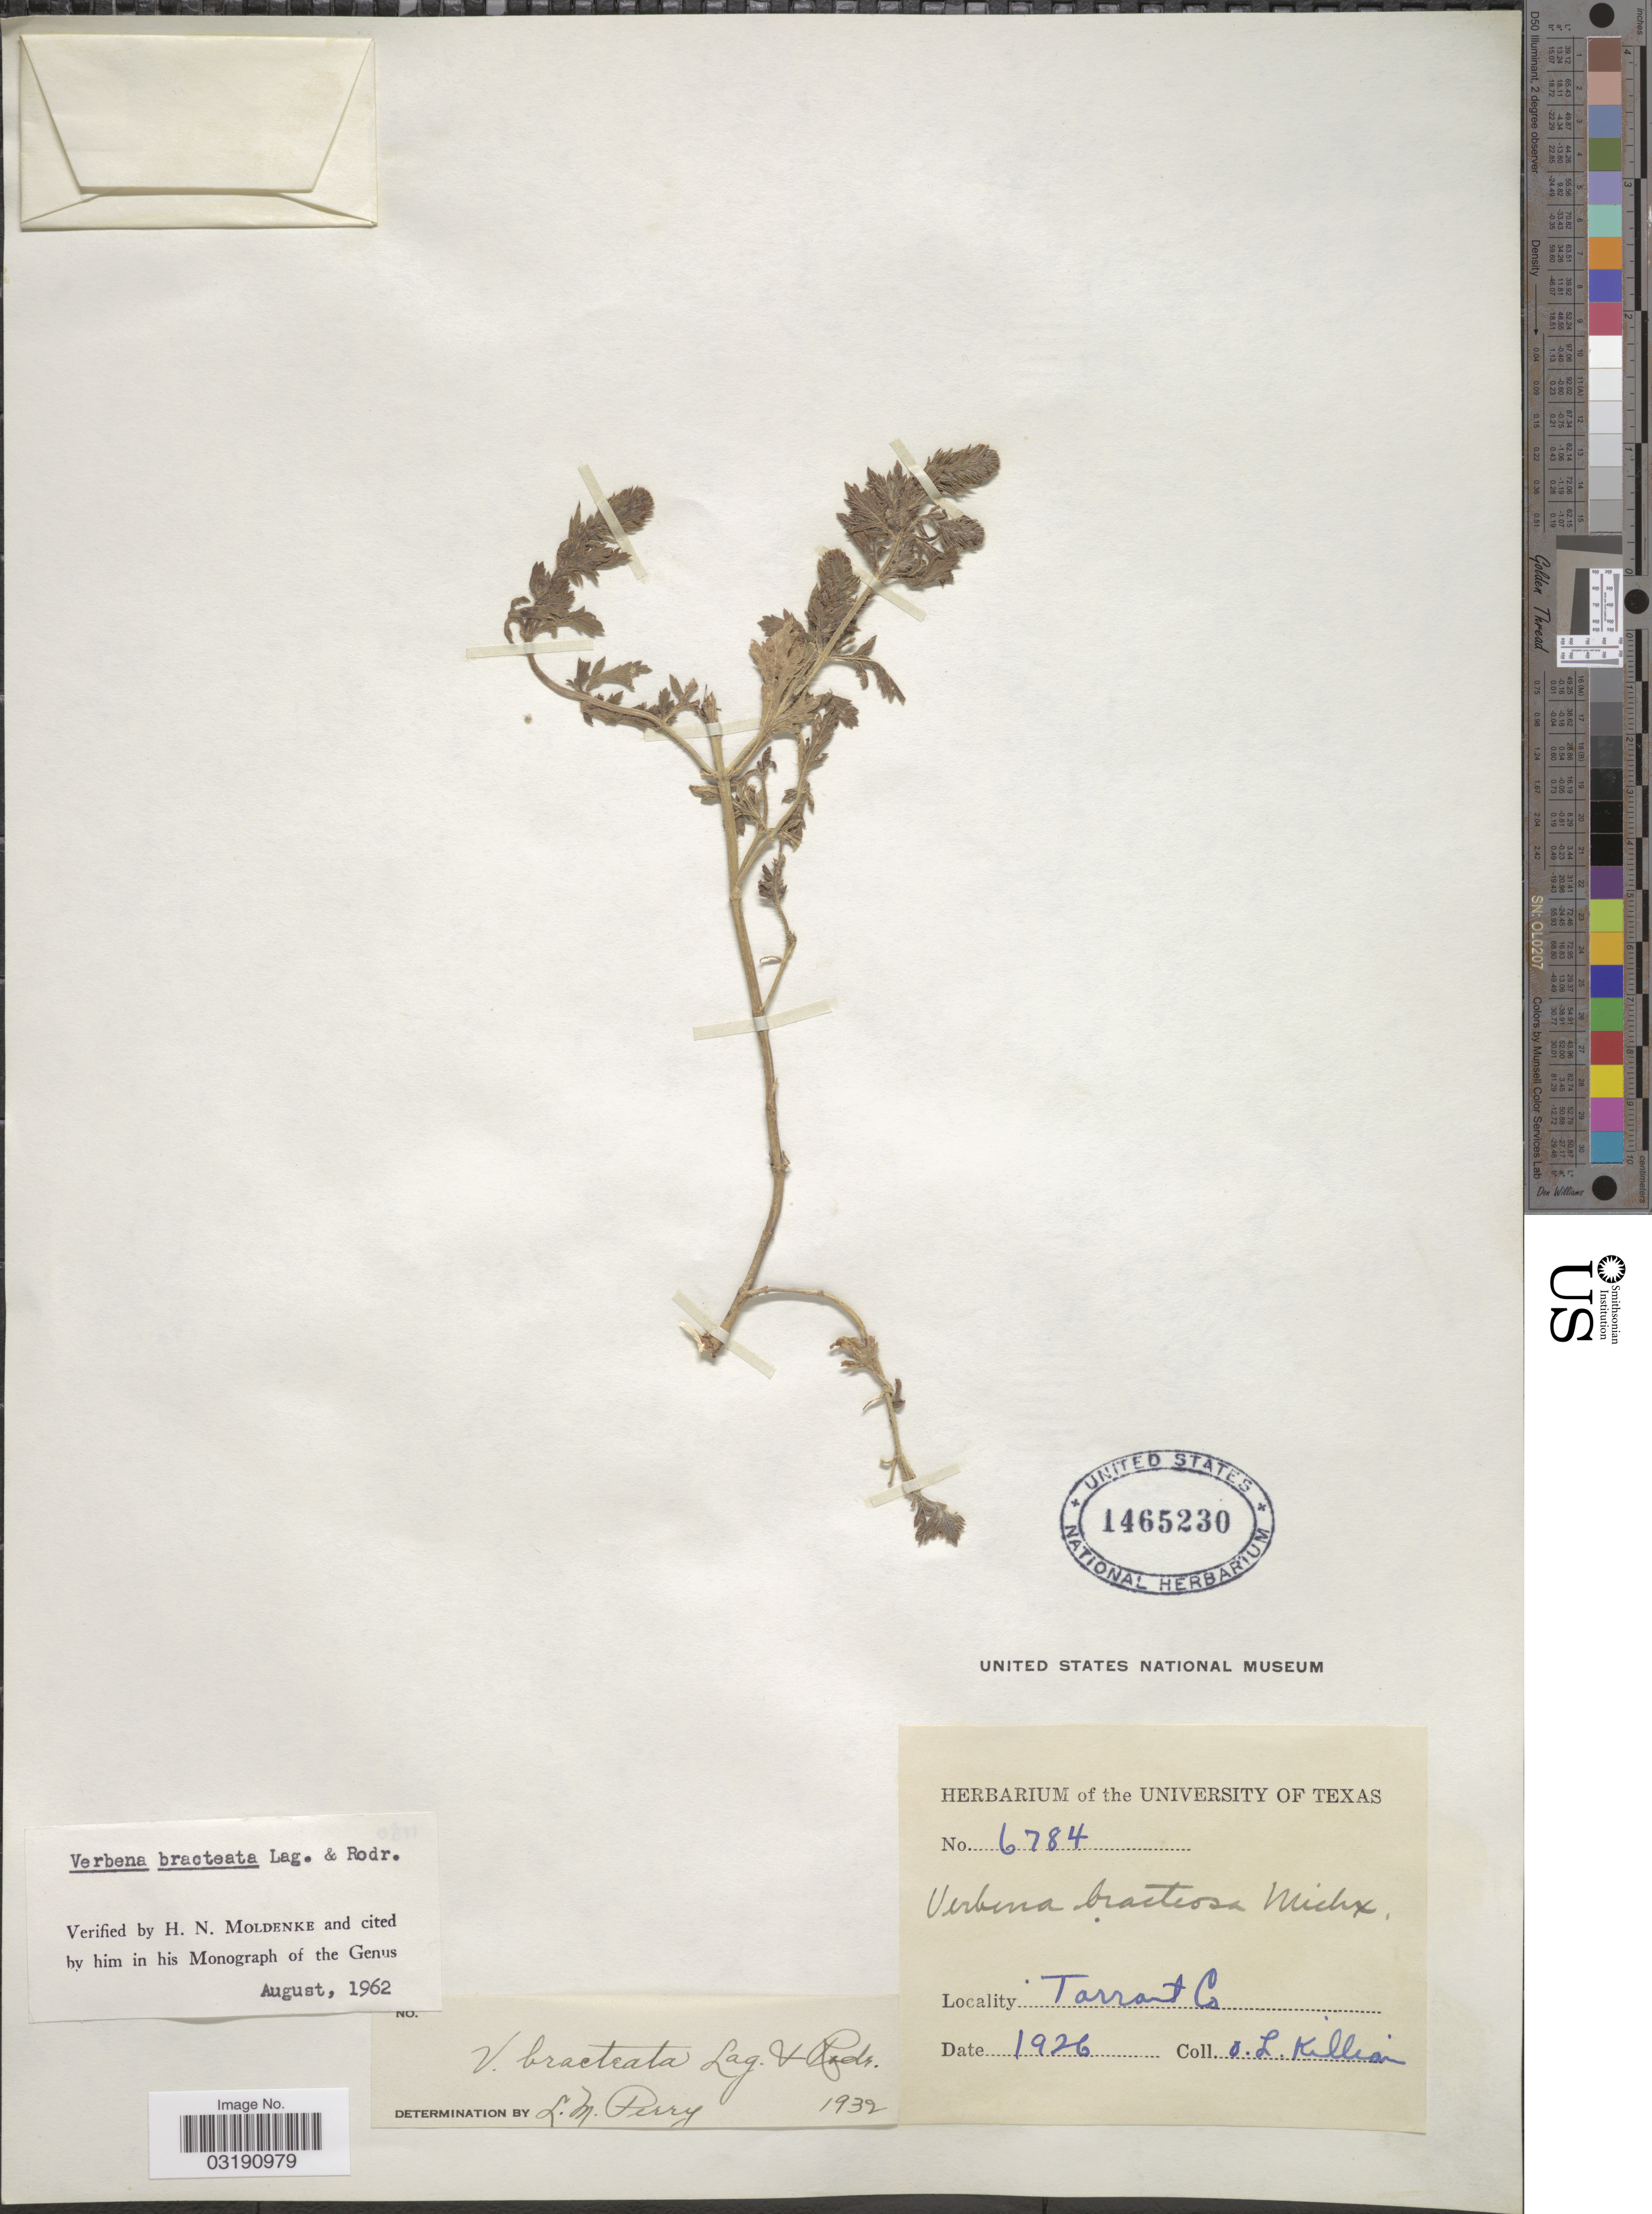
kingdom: Plantae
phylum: Tracheophyta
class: Magnoliopsida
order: Lamiales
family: Verbenaceae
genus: Verbena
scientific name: Verbena bracteata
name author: Cav. ex Lag. & Rodr.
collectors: O. Killian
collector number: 6784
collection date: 1926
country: United States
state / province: Texas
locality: Tarrant Co.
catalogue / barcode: US 1465230